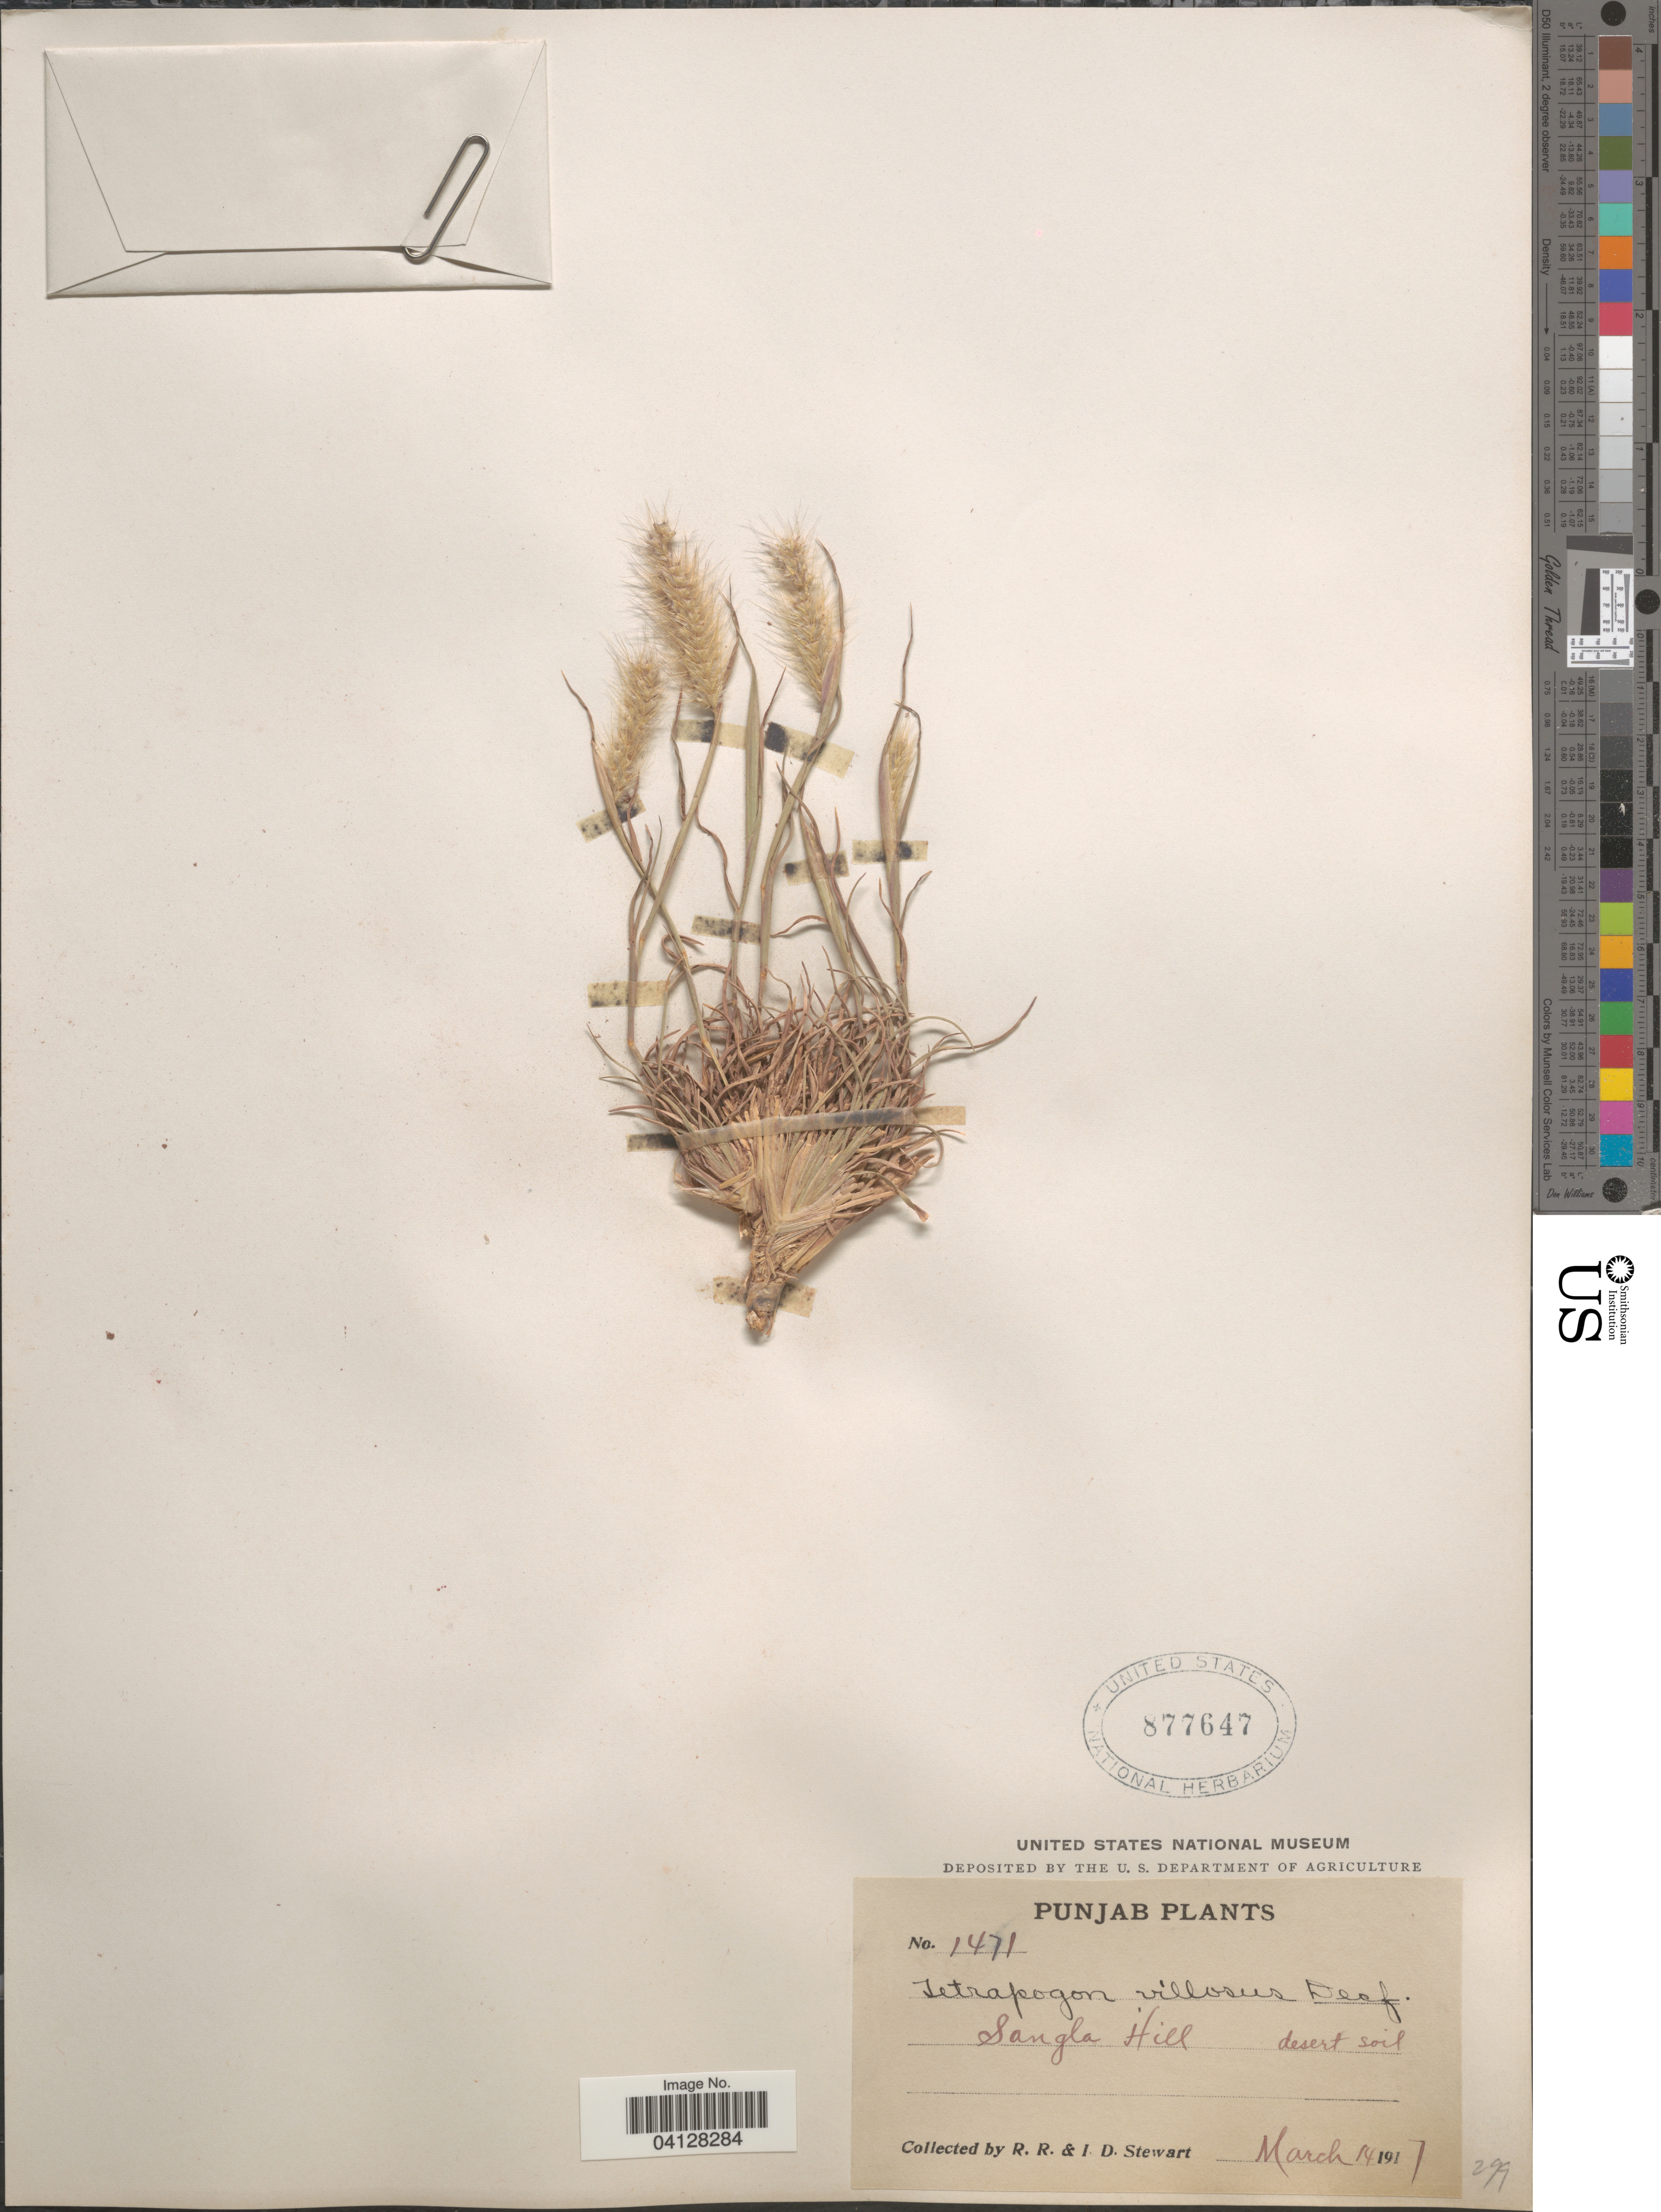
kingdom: Plantae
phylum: Tracheophyta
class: Liliopsida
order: Poales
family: Poaceae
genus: Tetrapogon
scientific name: Tetrapogon villosus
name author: Desf.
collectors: R. Stewart & I. Stewart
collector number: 1471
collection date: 1917-03-14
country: Pakistan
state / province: Punjab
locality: Sangla Hill.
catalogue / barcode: US 877647